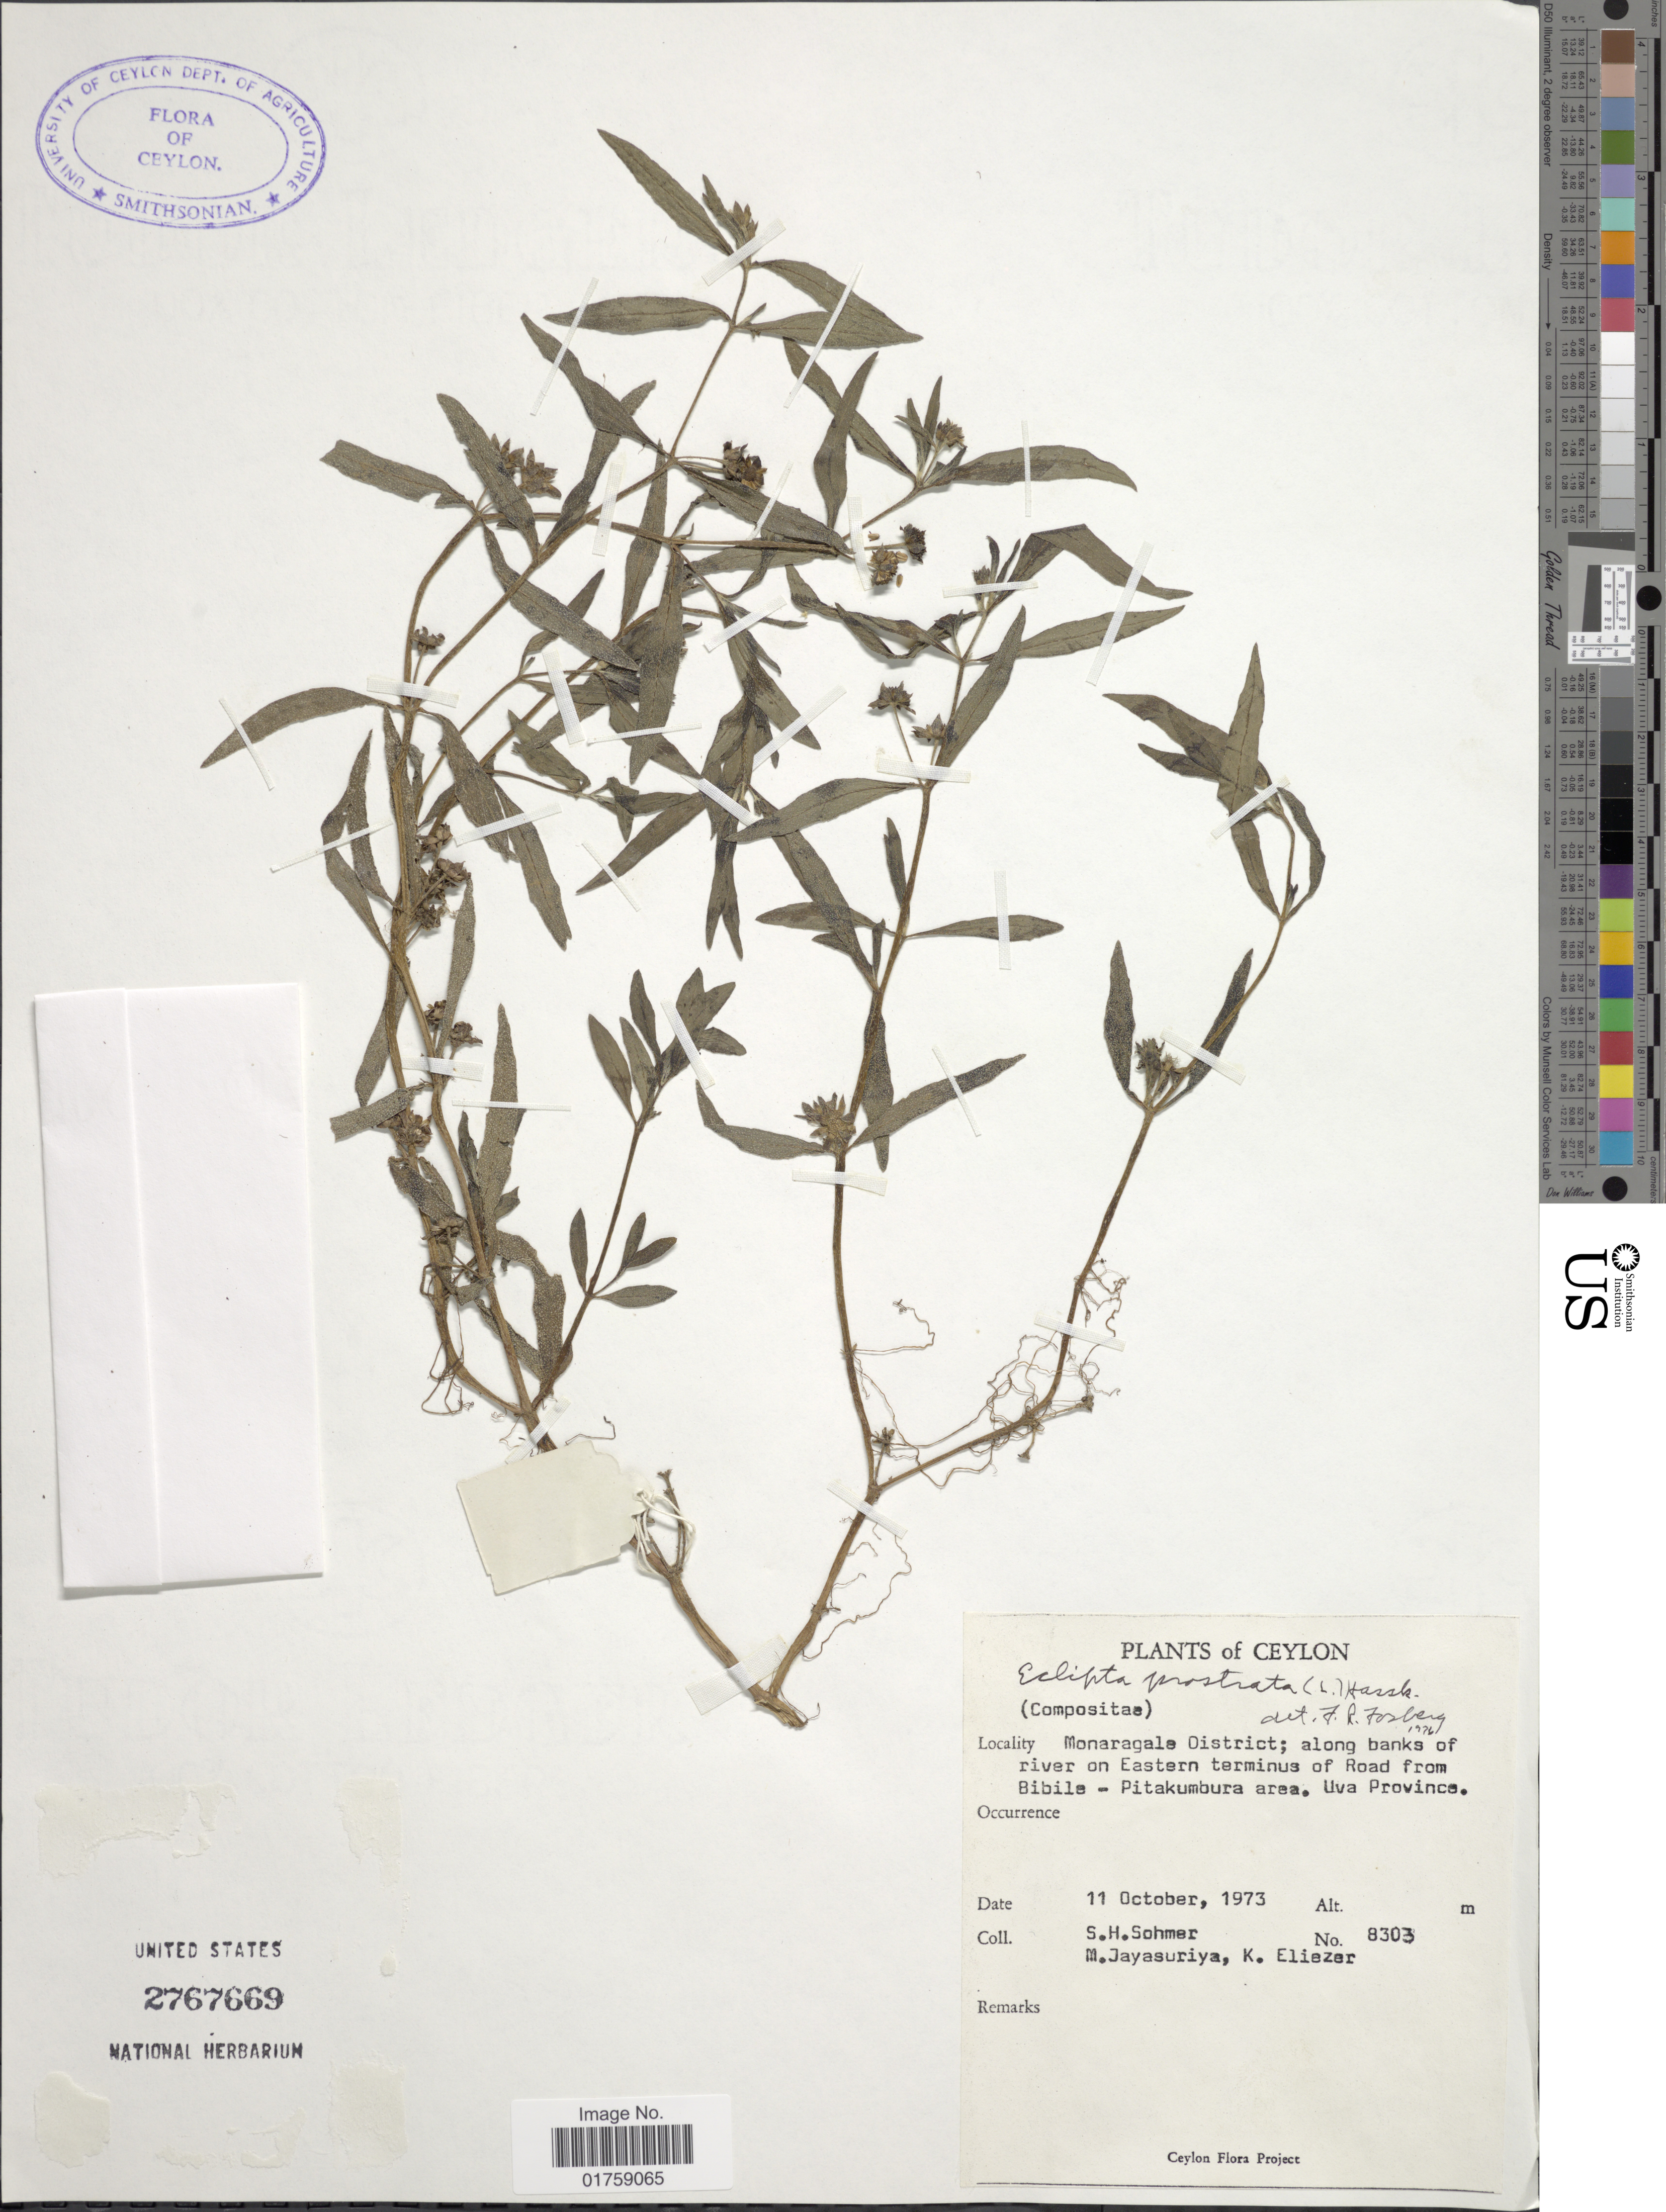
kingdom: Plantae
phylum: Tracheophyta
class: Magnoliopsida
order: Asterales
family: Asteraceae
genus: Eclipta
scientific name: Eclipta prostrata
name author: (L.) L.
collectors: S. H. Sohmer, M. Jayasuriya & K. Eliezer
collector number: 8303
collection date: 1973-10-11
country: Sri Lanka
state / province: Uva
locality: Ceylon. Monaragala District; along banks of river on Eastern terminus of Road from Bibile-Pitakumbura area. Uva Province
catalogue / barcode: US 2767669